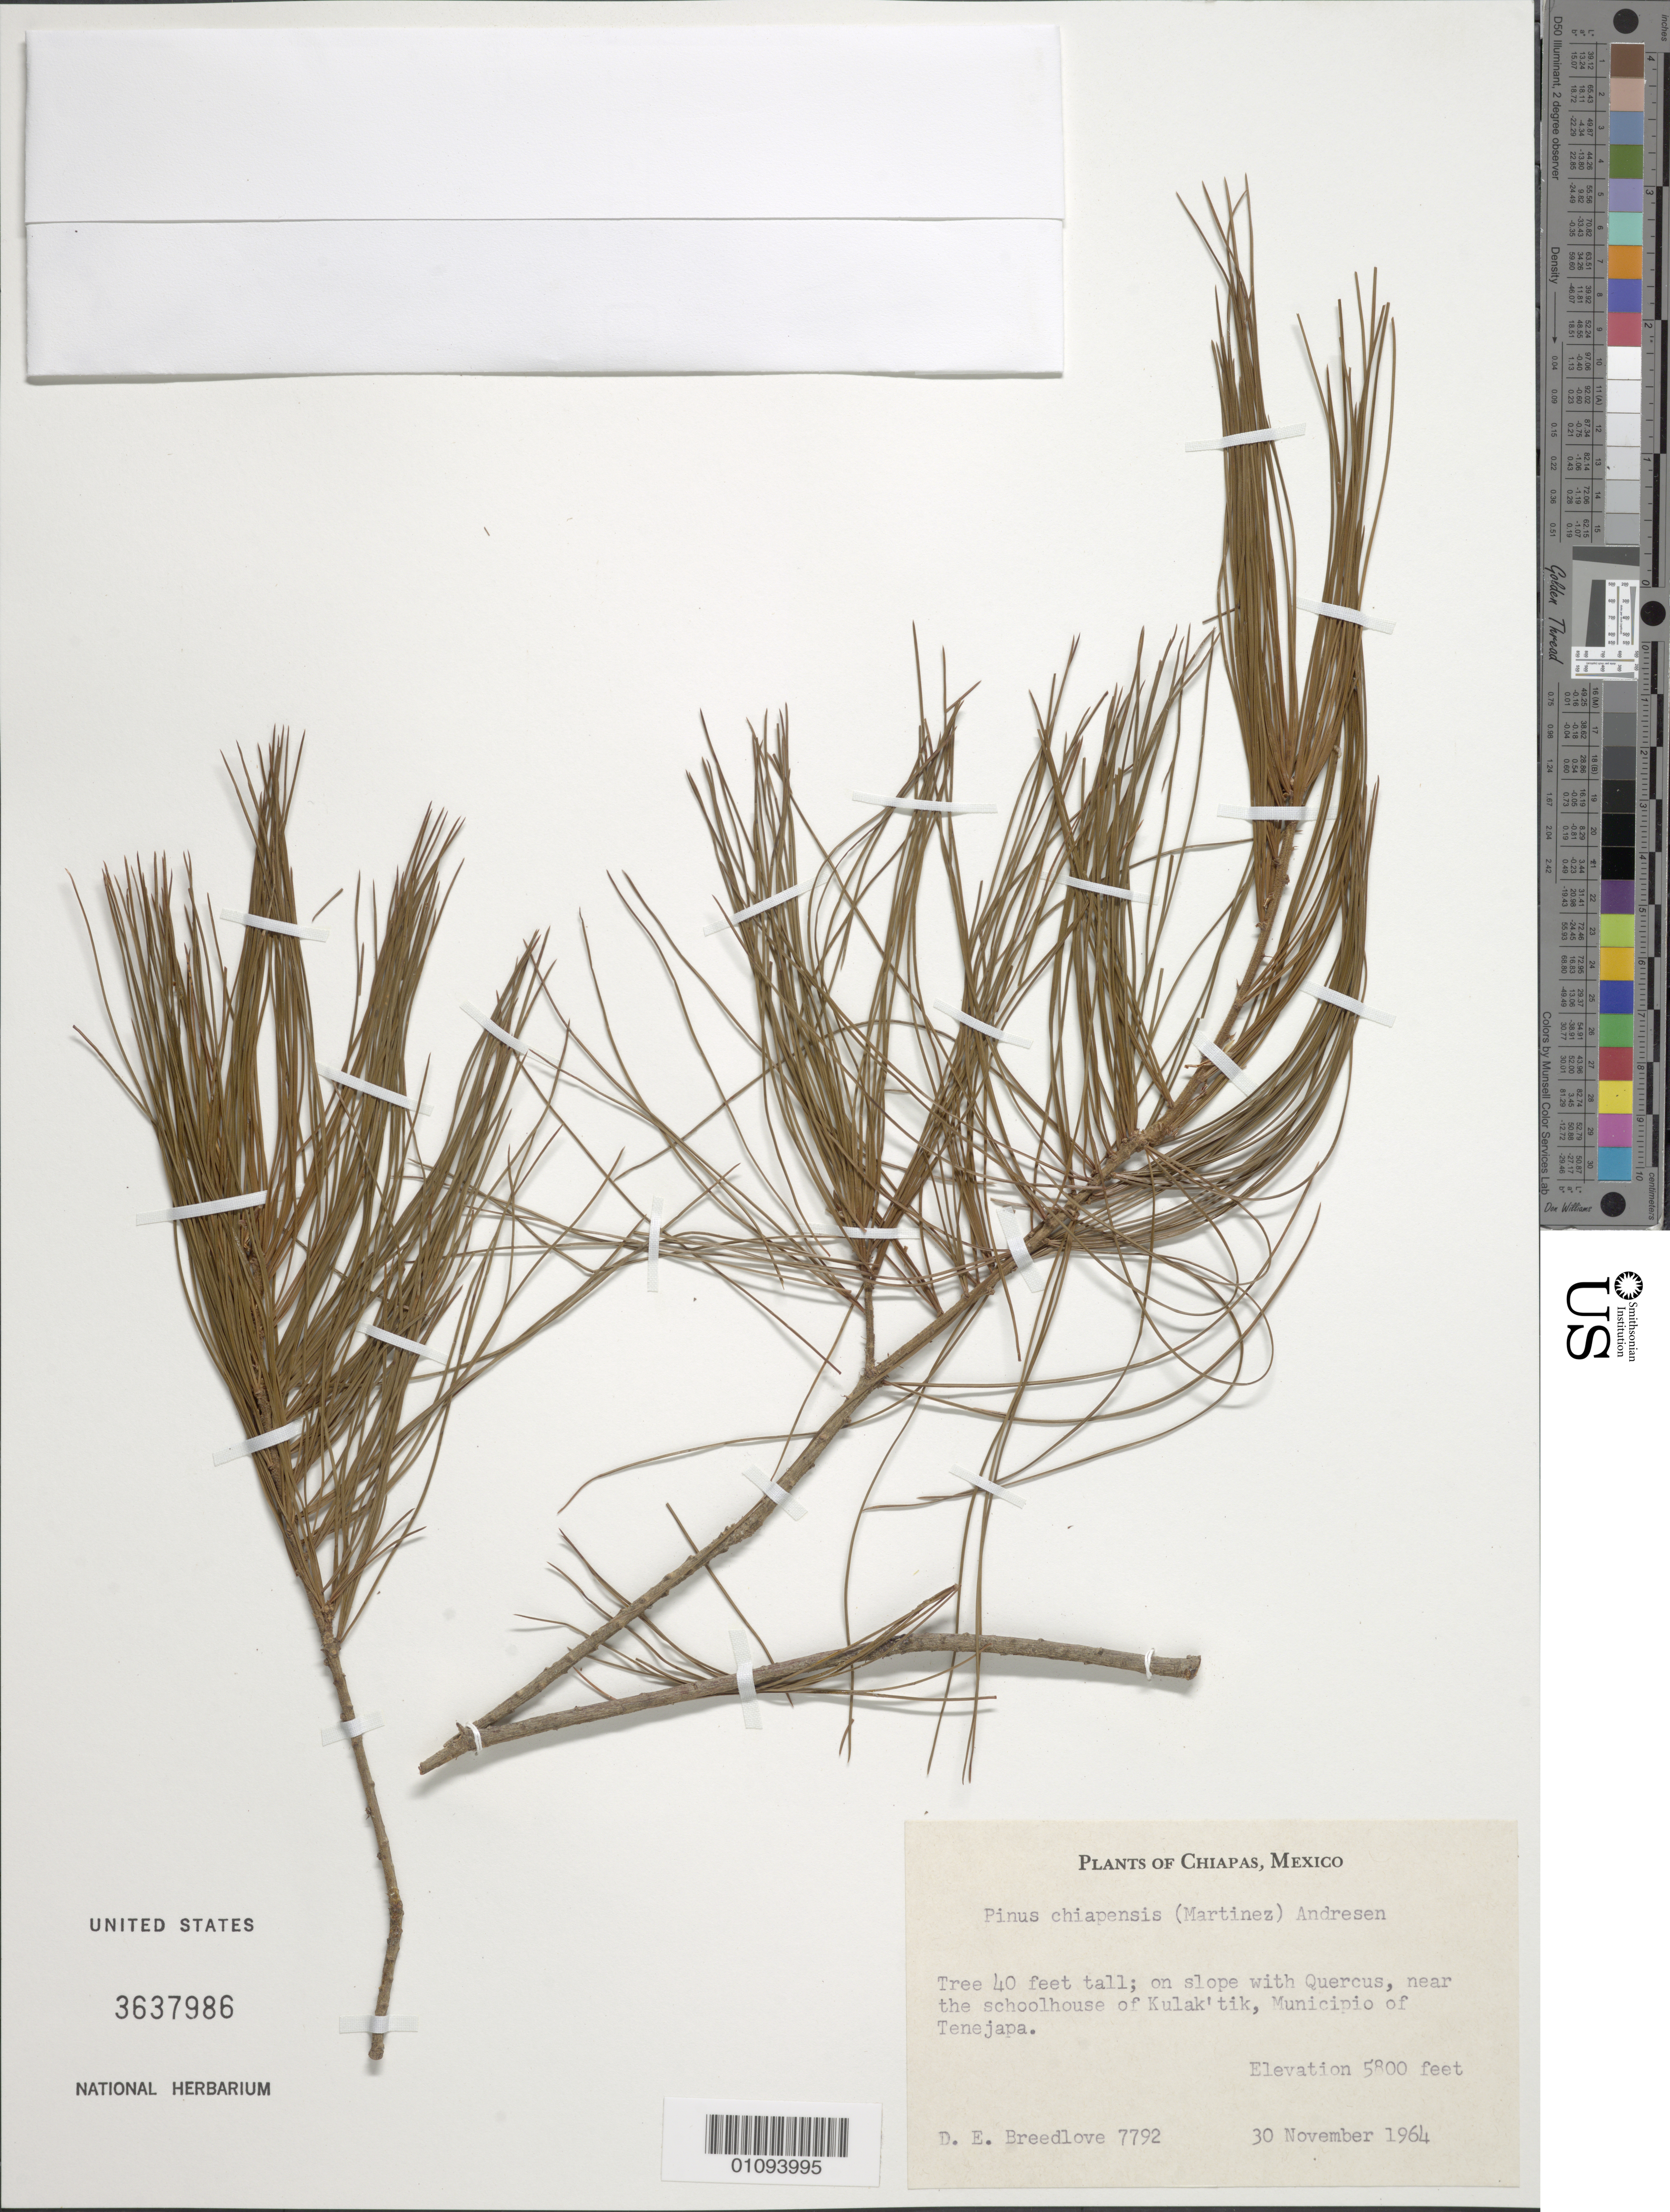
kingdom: Plantae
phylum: Tracheophyta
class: Pinopsida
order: Pinales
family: Pinaceae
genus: Pinus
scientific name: Pinus chiapensis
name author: (Martínez) Andrésen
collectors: D. E. Breedlove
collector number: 7792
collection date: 1964-11-30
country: Mexico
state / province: Chiapas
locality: On slope near the schoolhouse Kulaktik, municipio of Tenejapa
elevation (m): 1768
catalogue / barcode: US 3637981